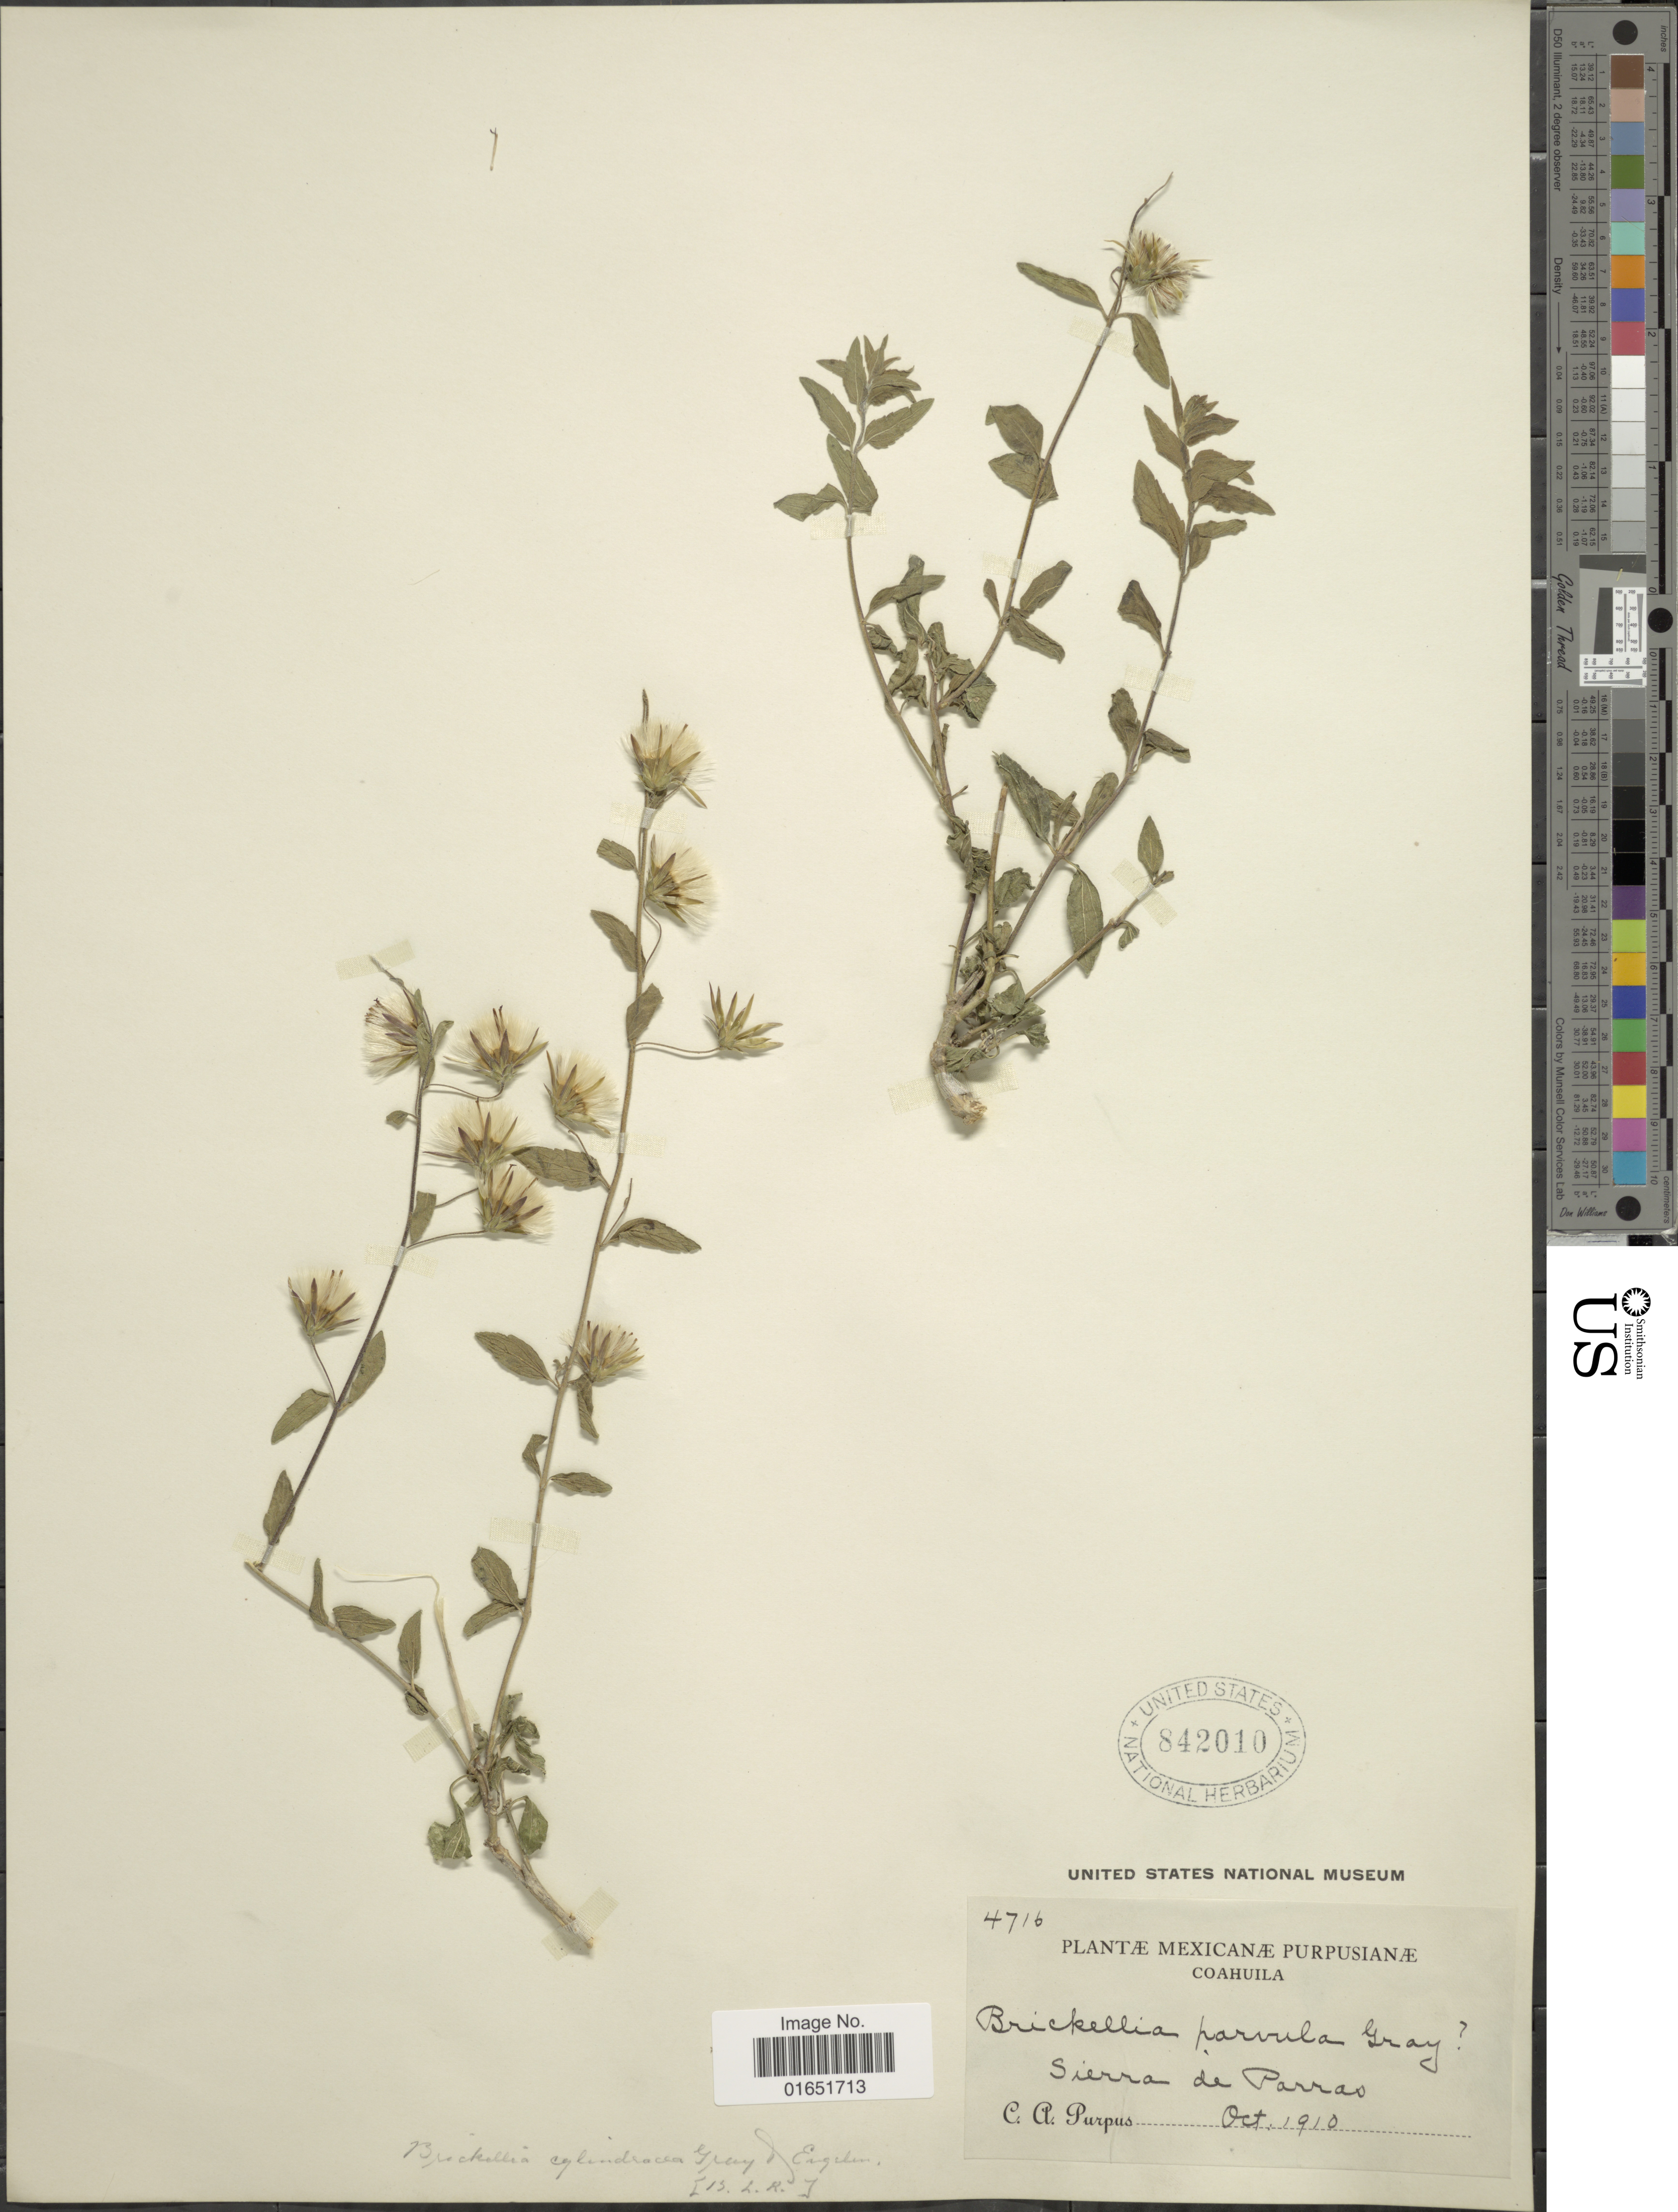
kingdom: Plantae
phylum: Tracheophyta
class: Magnoliopsida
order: Asterales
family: Asteraceae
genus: Brickellia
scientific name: Brickellia cylindracea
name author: A. Gray & Engelm. in A. Gray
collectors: C. A. Purpus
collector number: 4716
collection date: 1910-10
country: Mexico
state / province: Coahuila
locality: Sierra de Parras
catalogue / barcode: US 842010